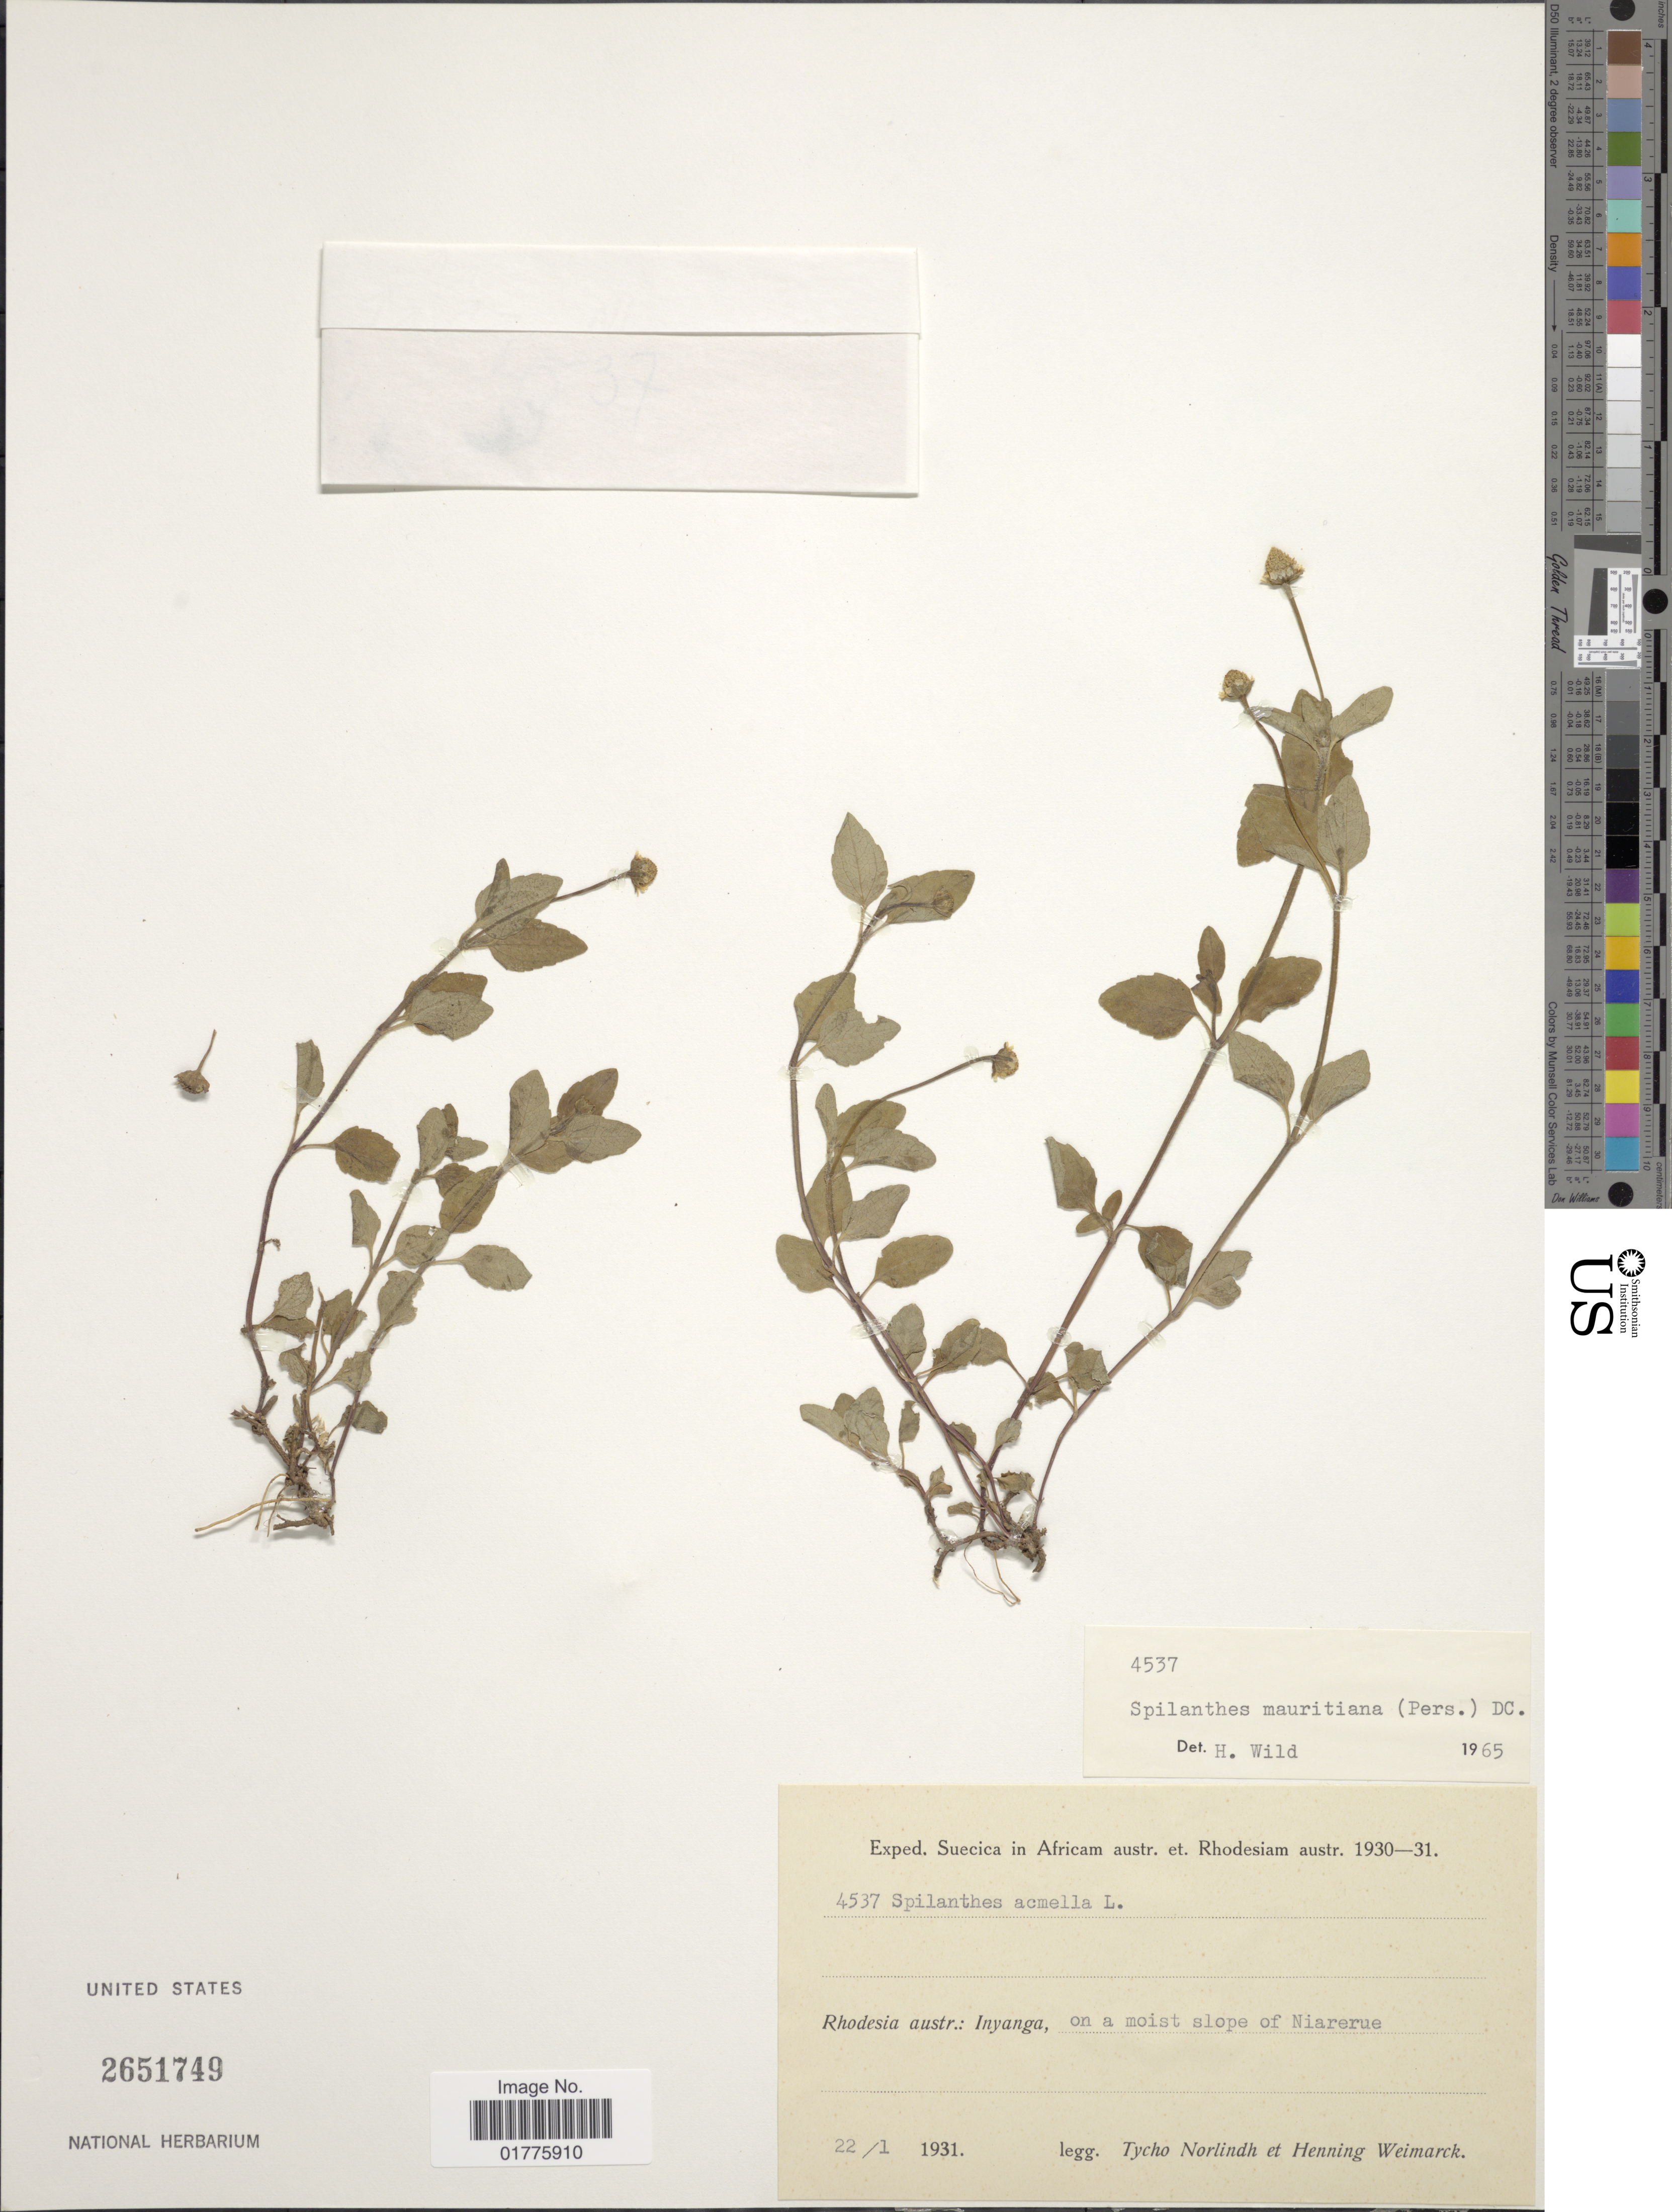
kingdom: Plantae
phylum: Tracheophyta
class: Magnoliopsida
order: Asterales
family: Asteraceae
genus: Acmella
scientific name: Acmella sp.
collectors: N. T. Norlindh & H. Weimarck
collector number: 4537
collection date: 1931-01-22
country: Zimbabwe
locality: Rhodesia austr.: Inyanga, on a moist slope of Niarerue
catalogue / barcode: US 2651749